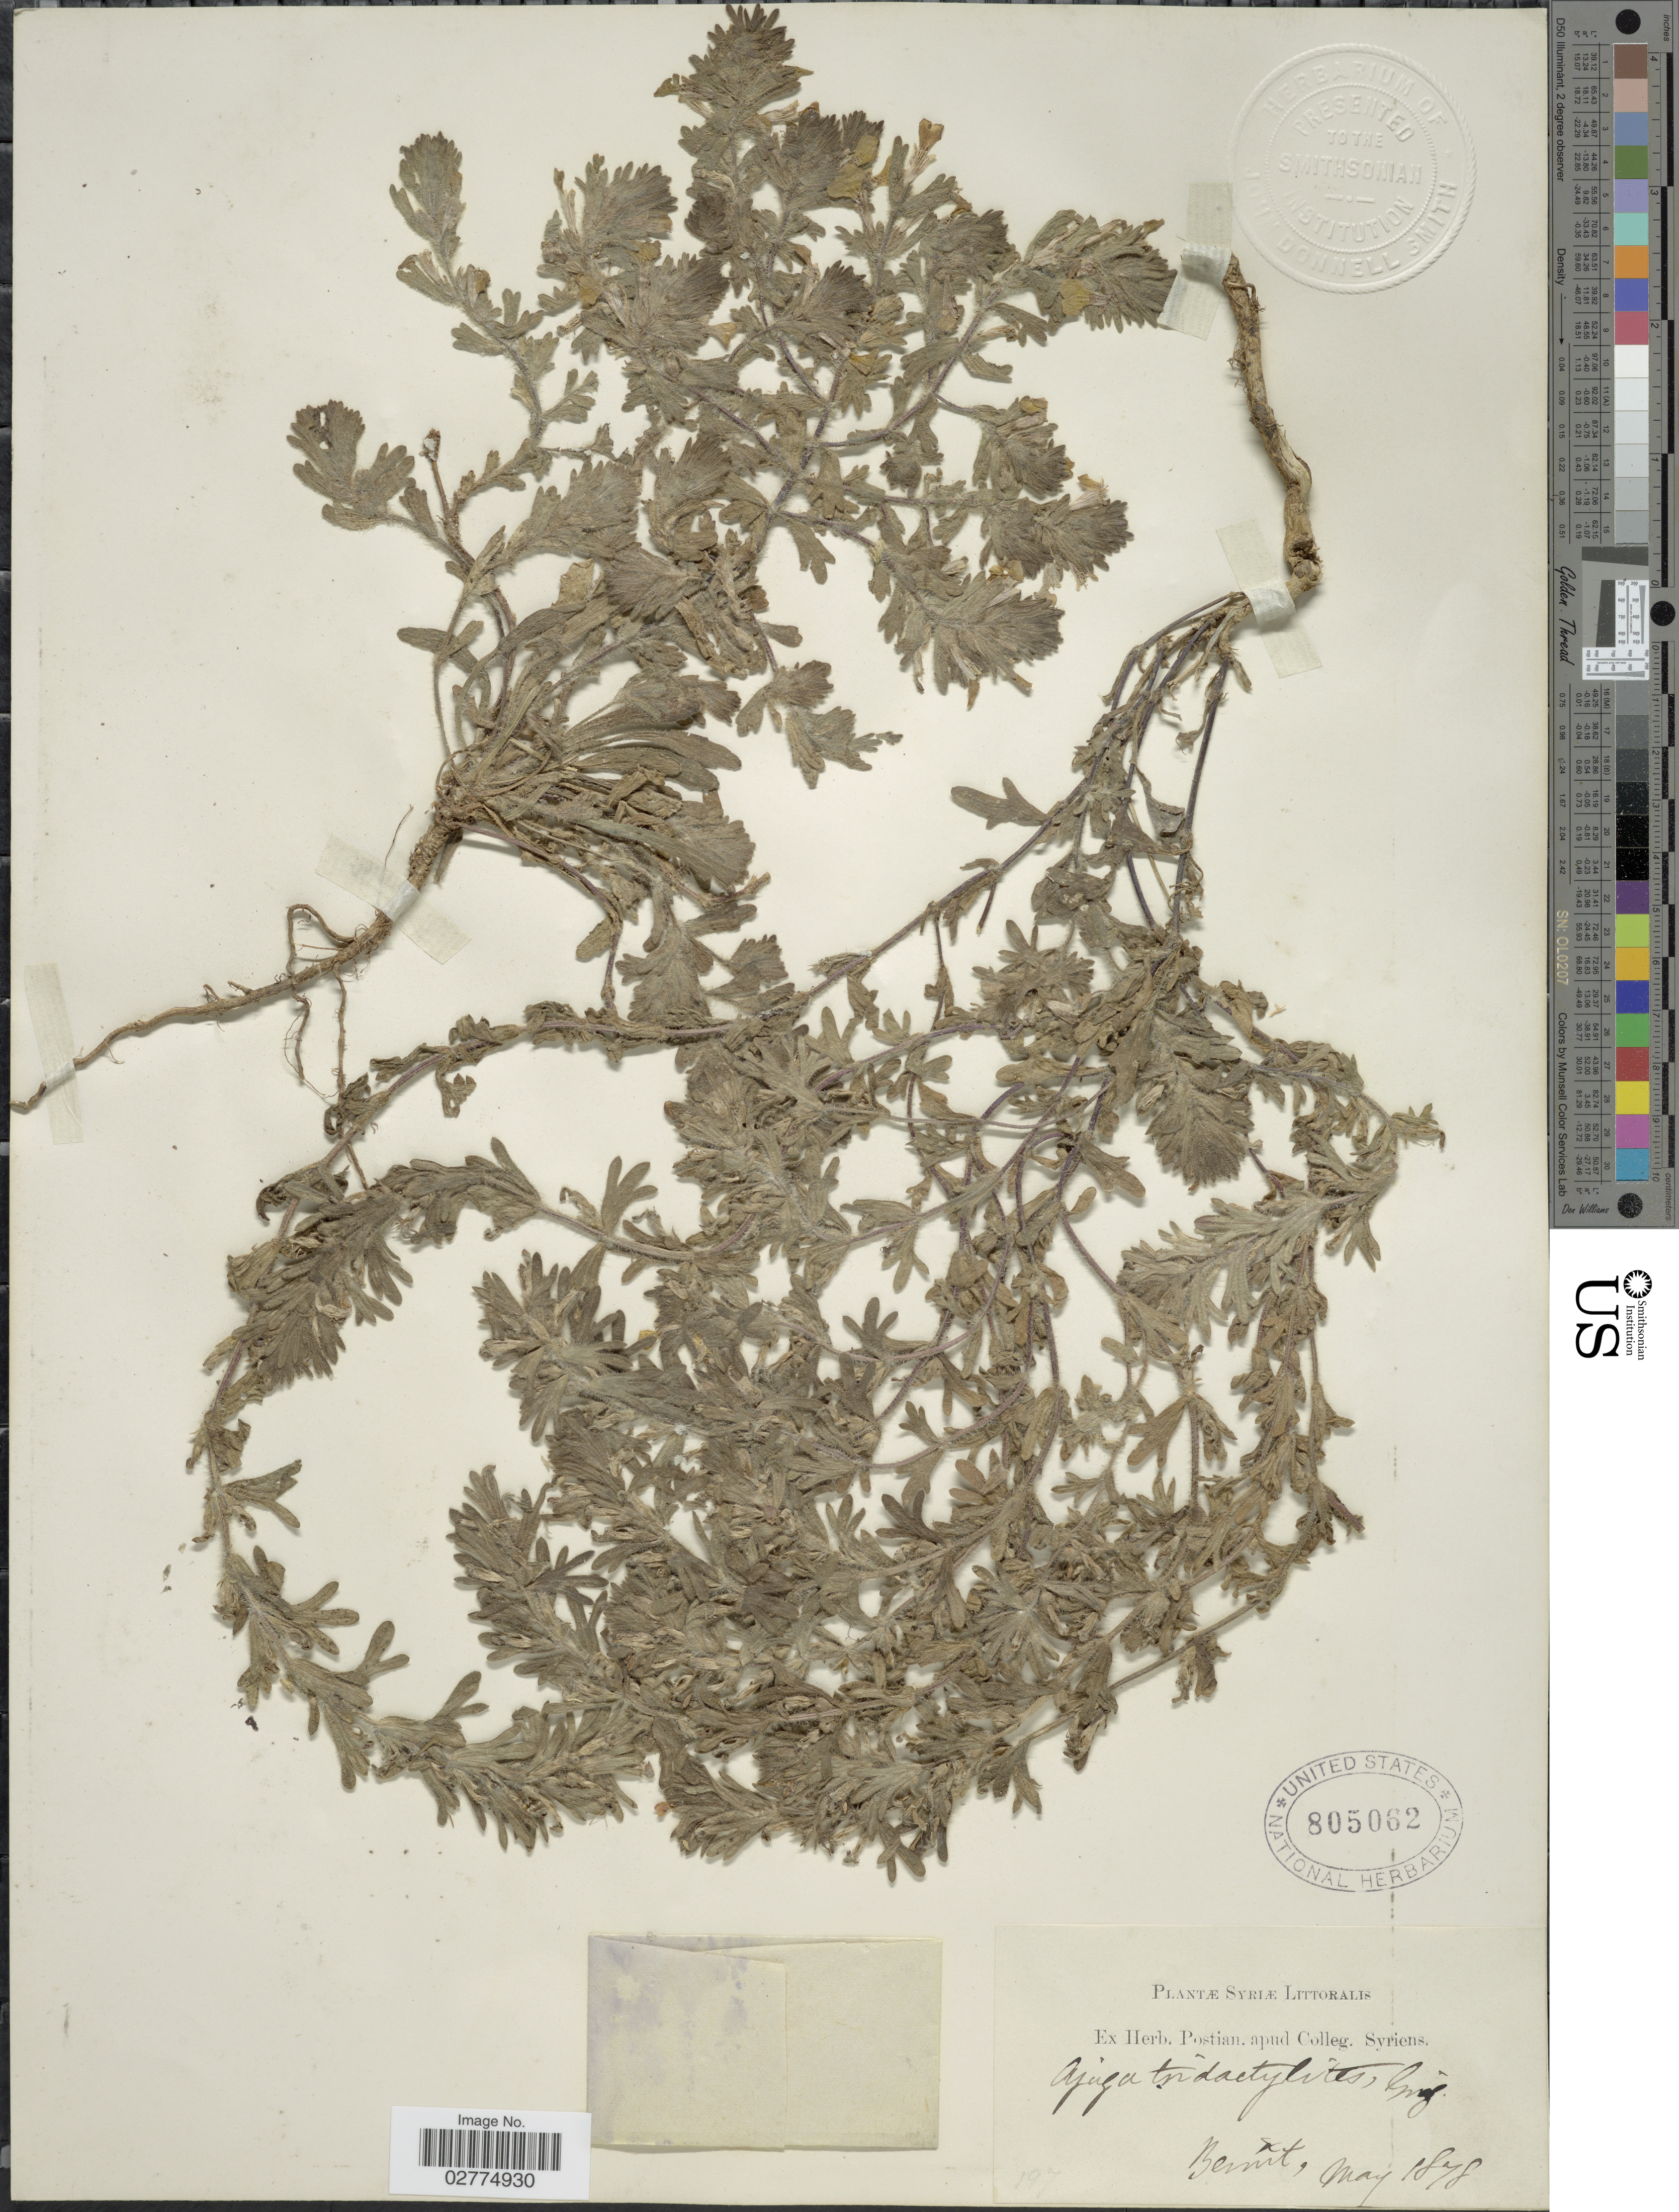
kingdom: Plantae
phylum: Tracheophyta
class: Magnoliopsida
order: Lamiales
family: Lamiaceae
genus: Ajuga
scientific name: Ajuga tridactylites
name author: Ging. ex Benth.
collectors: ex herb. Postian. apud Colleg. Syriens. Protest. USE "Fannie P. A. Shepard" (10308853) AS PRIMARY COLLECTOR INSTEAD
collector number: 197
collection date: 1878-05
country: Lebanon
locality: Syriae Littoralis. Beirut.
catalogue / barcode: US 805062